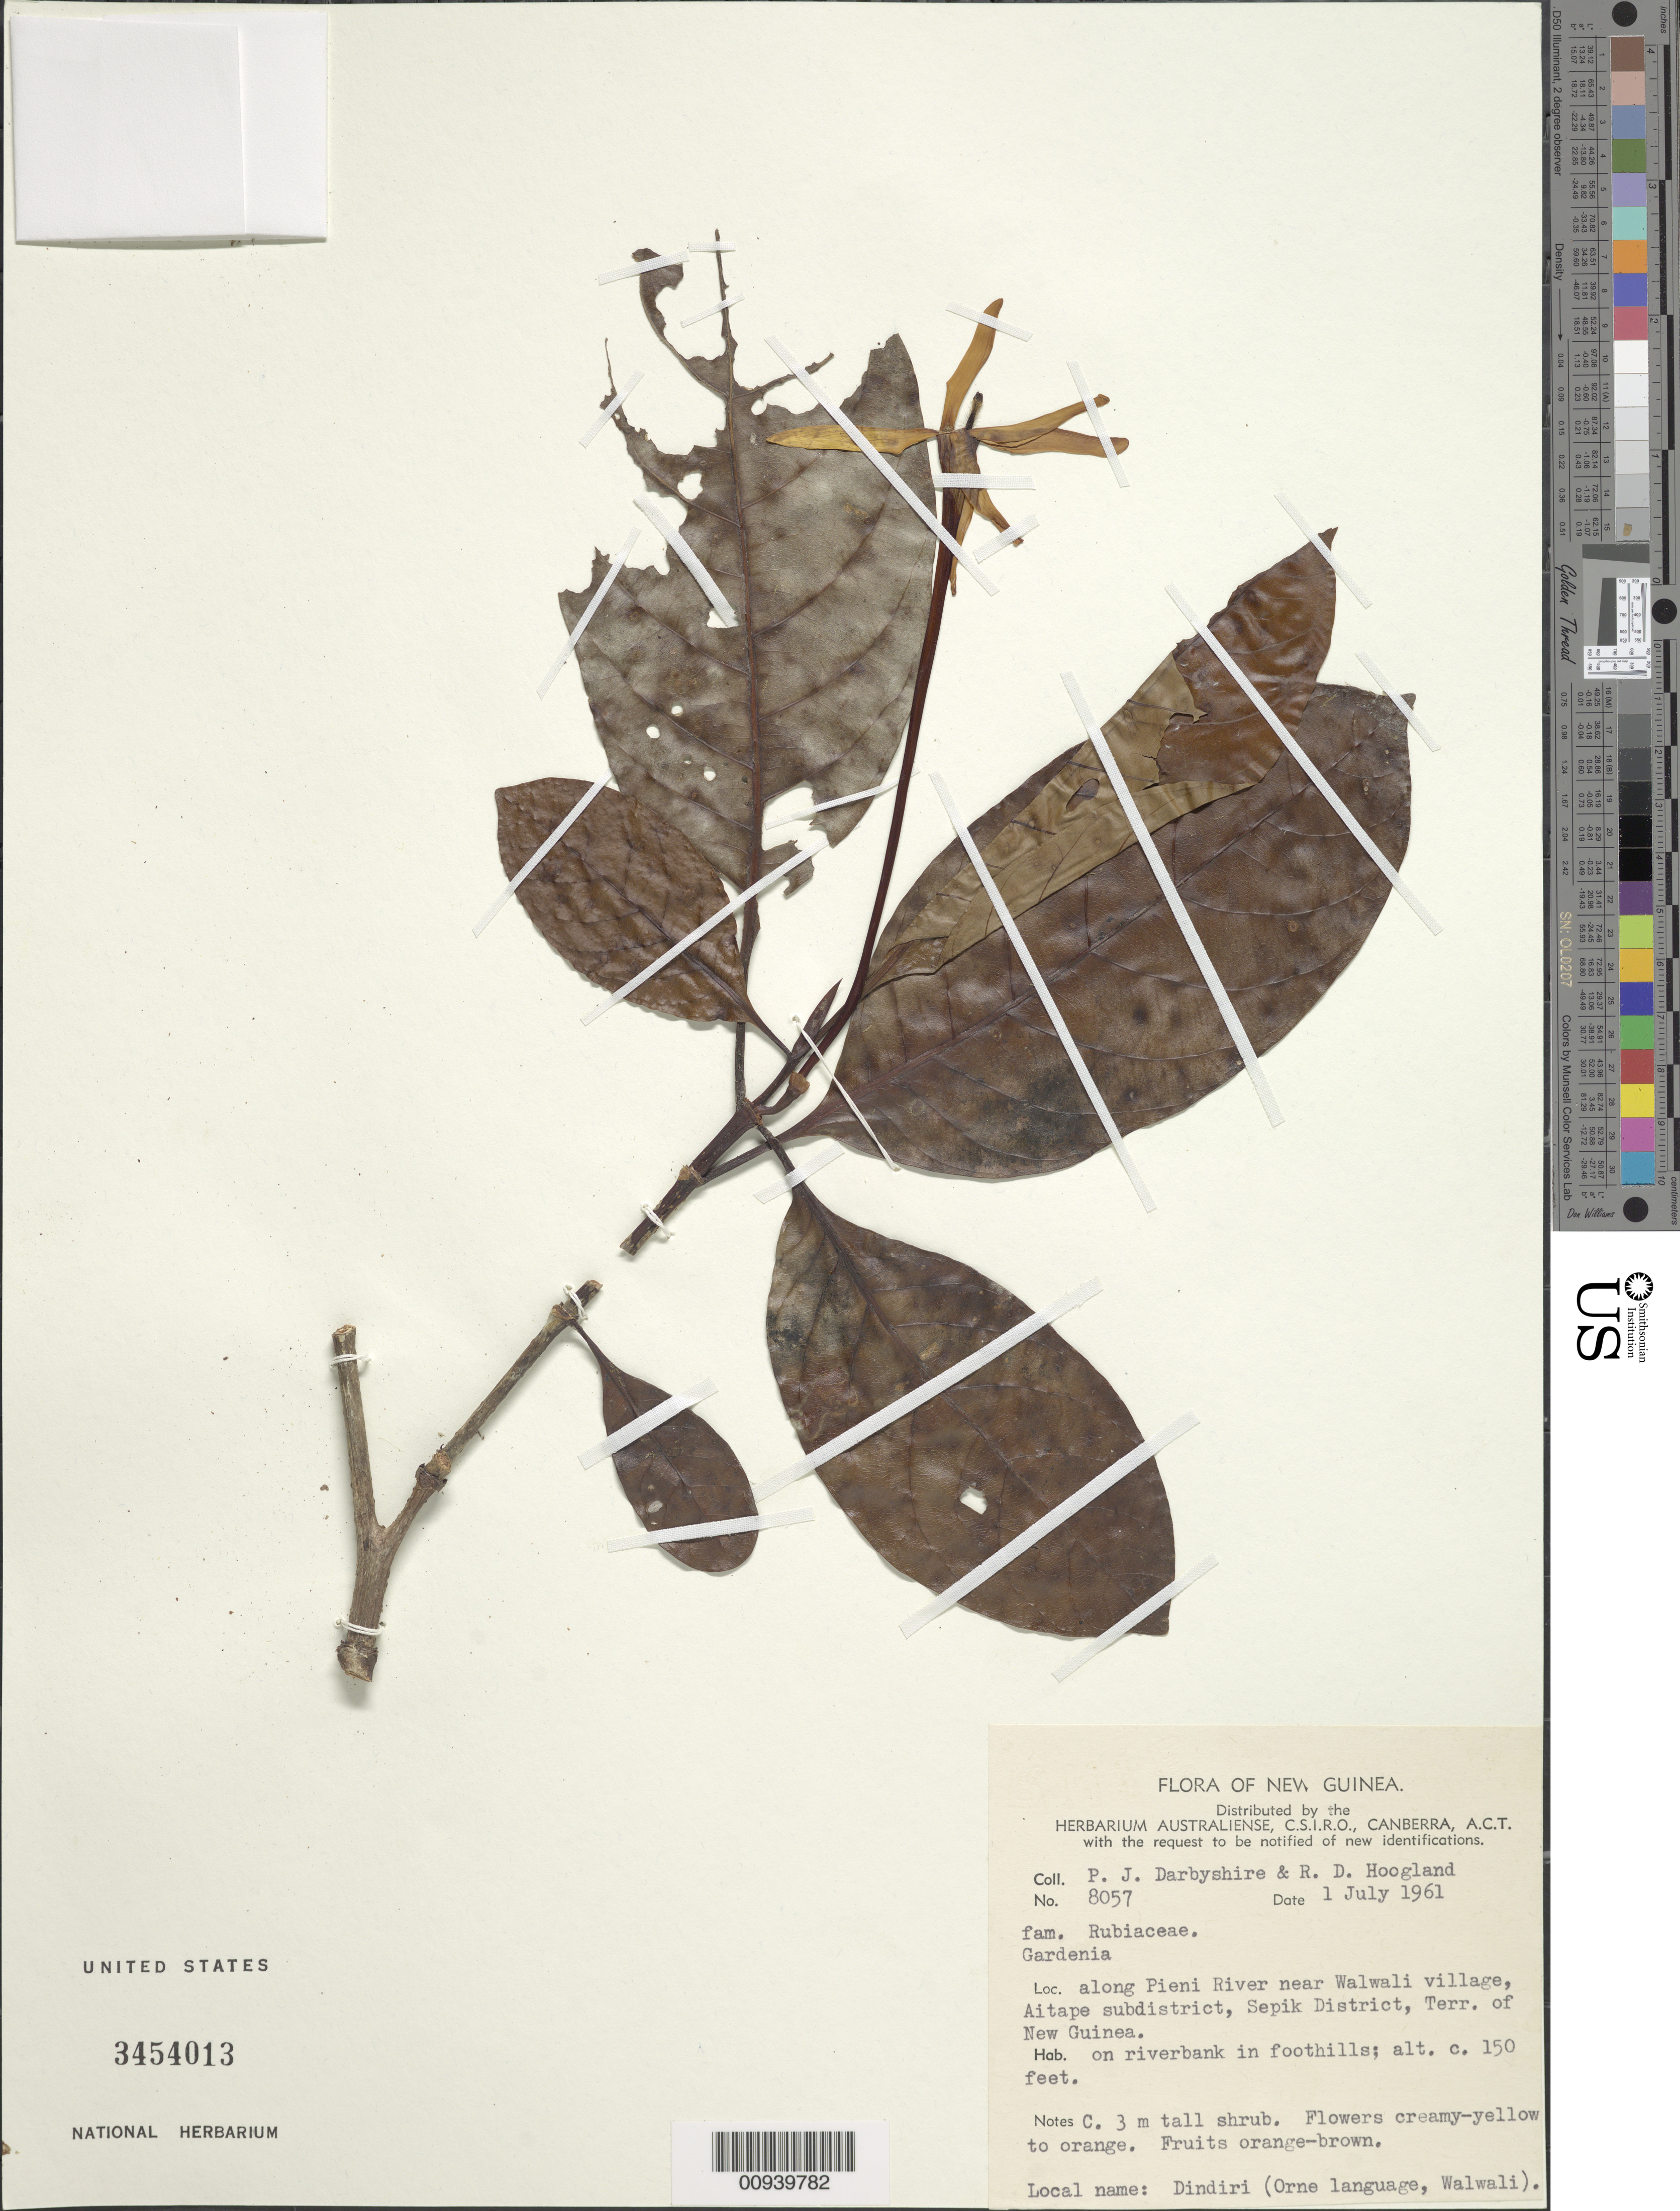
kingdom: Plantae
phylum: Tracheophyta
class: Magnoliopsida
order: Gentianales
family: Rubiaceae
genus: Gardenia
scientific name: Gardenia sp.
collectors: P. Darbyshire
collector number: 8057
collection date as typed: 01 Jul 1961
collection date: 1961-07-01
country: Papua New Guinea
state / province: Sandaun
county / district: Aitape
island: New Guinea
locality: Pieni River near Walwali village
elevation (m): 46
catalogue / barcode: US 3454013